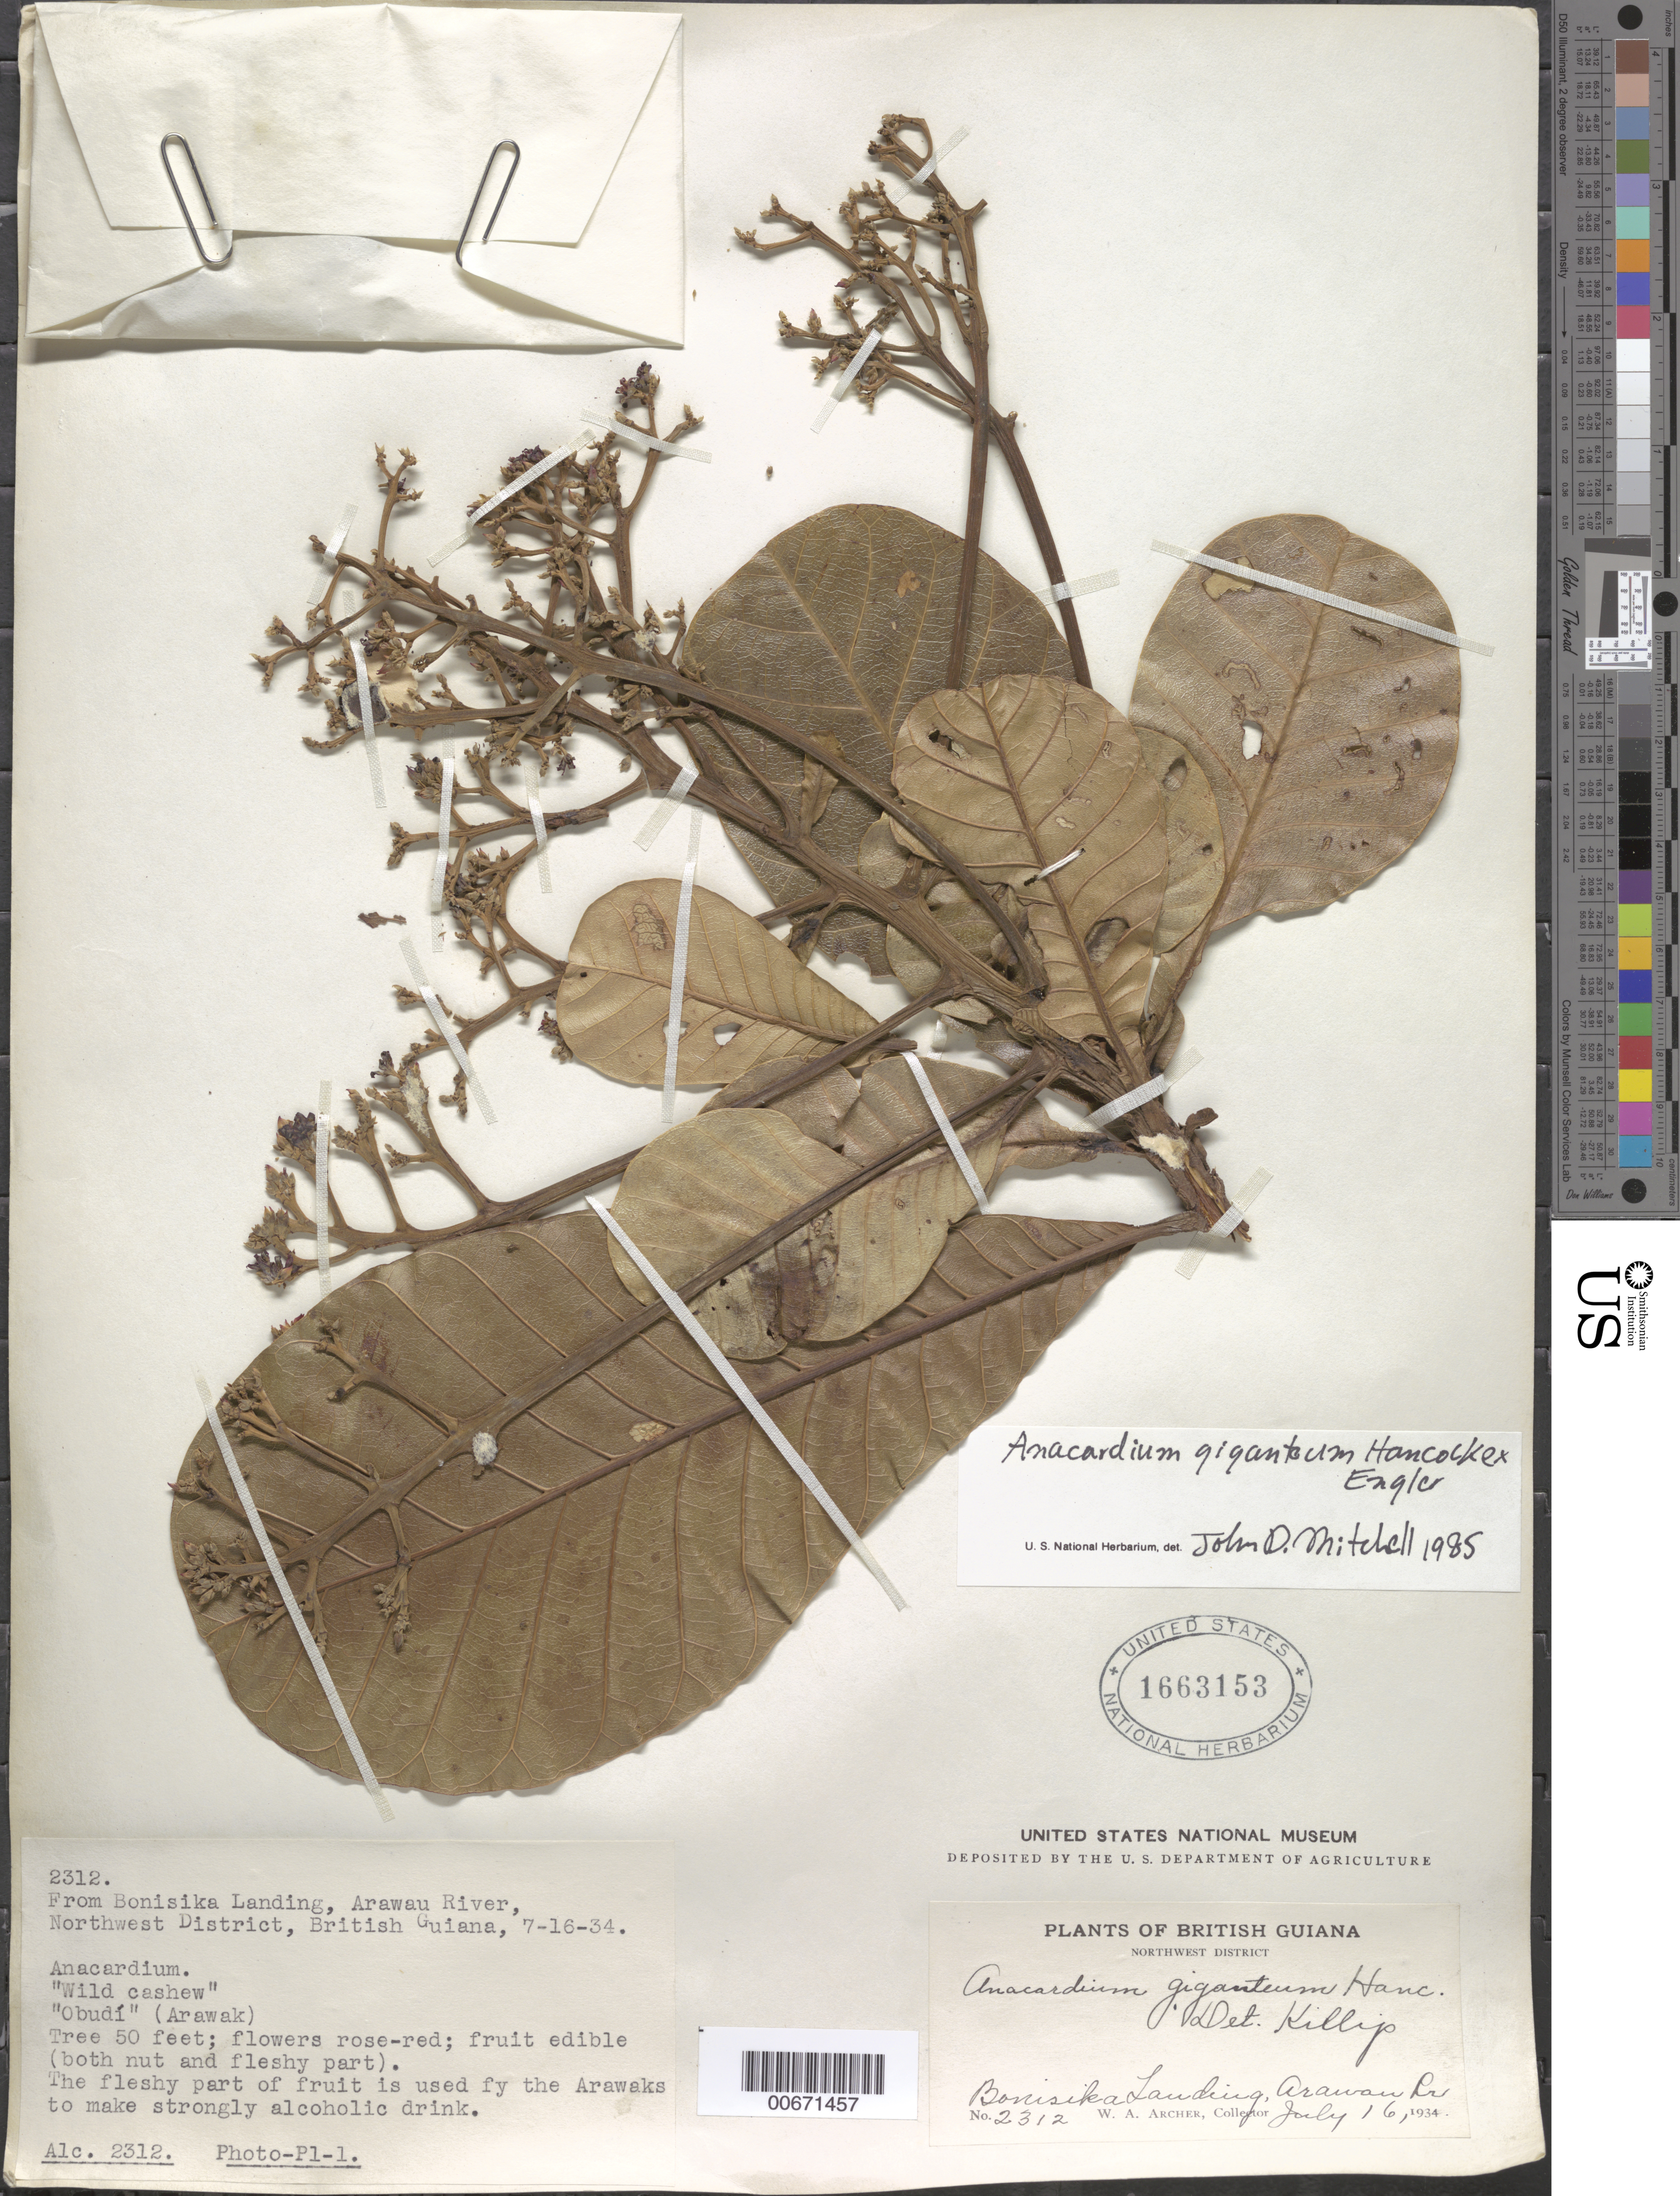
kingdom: Plantae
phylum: Tracheophyta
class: Magnoliopsida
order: Sapindales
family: Anacardiaceae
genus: Anacardium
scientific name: Anacardium giganteum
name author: W. Hancock ex Engl.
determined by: Mitchell, John D.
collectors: W. A. Archer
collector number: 2312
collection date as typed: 16-Jul-34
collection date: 1934-07-16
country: Guyana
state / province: Barima-Waini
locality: Bonisika Landing, Arawau R.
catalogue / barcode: US 1663153